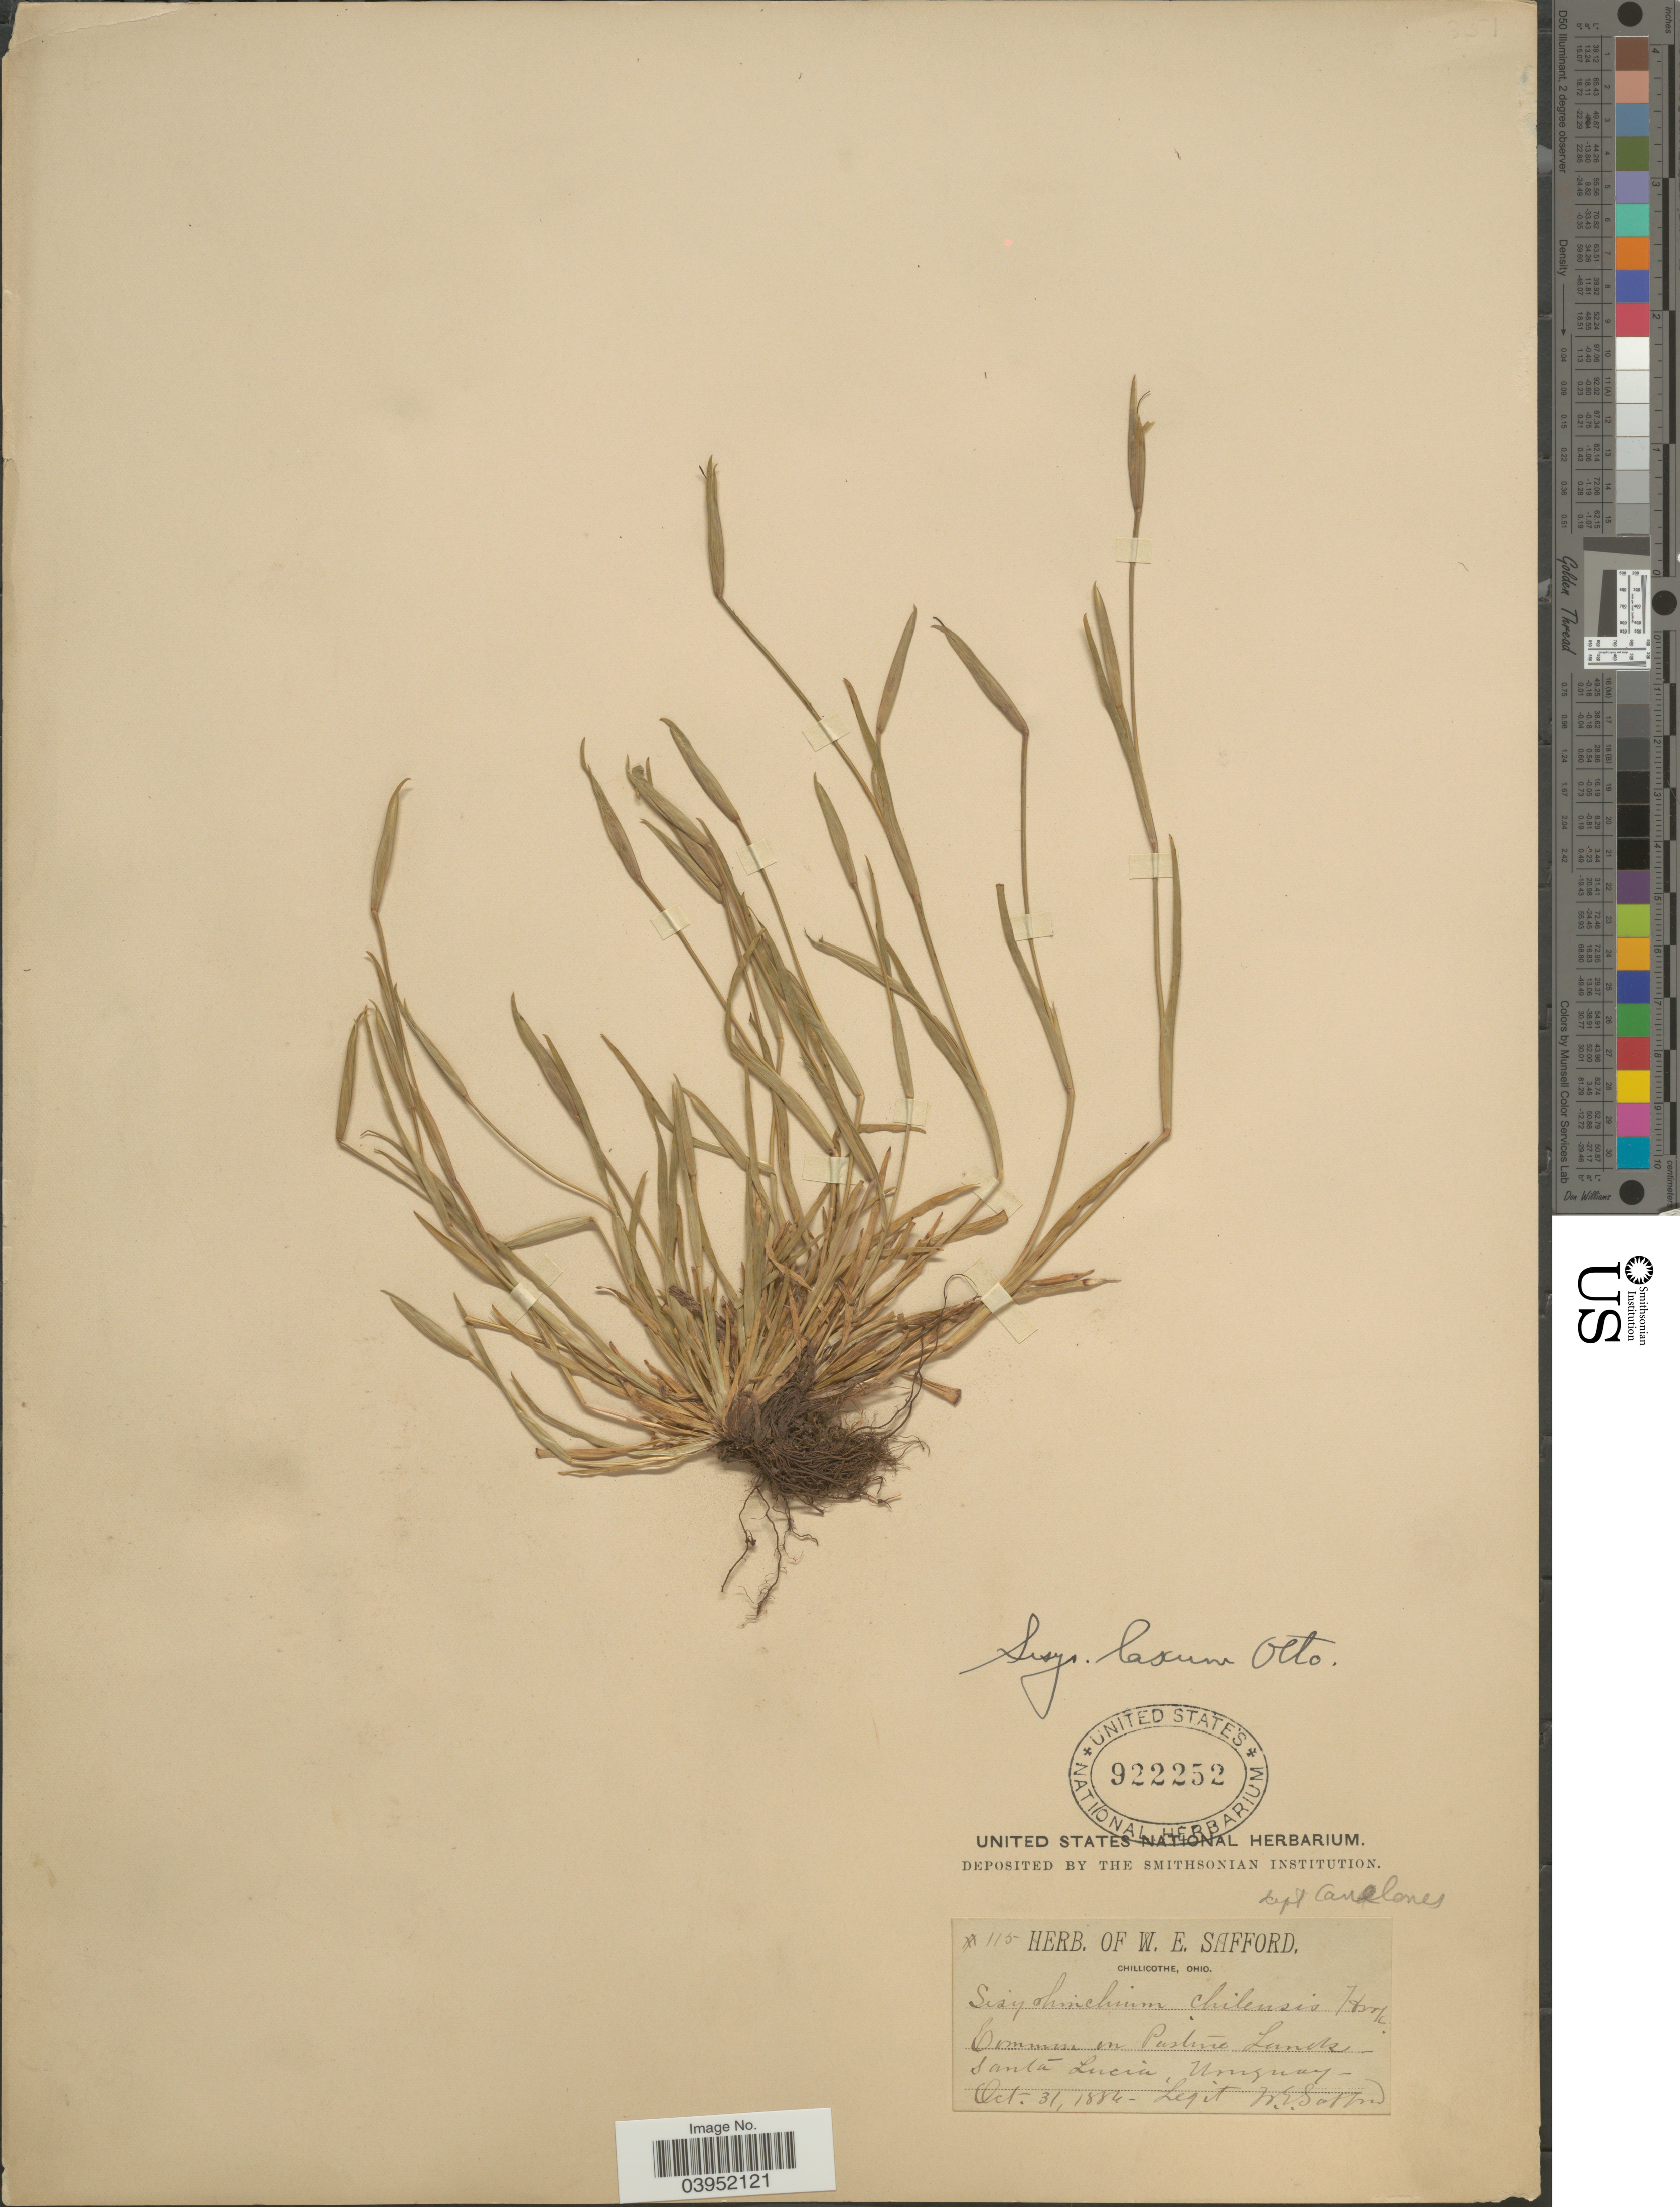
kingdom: Plantae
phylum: Tracheophyta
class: Liliopsida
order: Asparagales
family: Iridaceae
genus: Sisyrinchium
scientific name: Sisyrinchium laxum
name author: Otto ex Sims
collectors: W. E. Safford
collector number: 115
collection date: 1884-10-31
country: Uruguay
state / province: Canelones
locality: Dept. Canelones. On Pasture Lands. Santa Lucia.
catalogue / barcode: US 922252